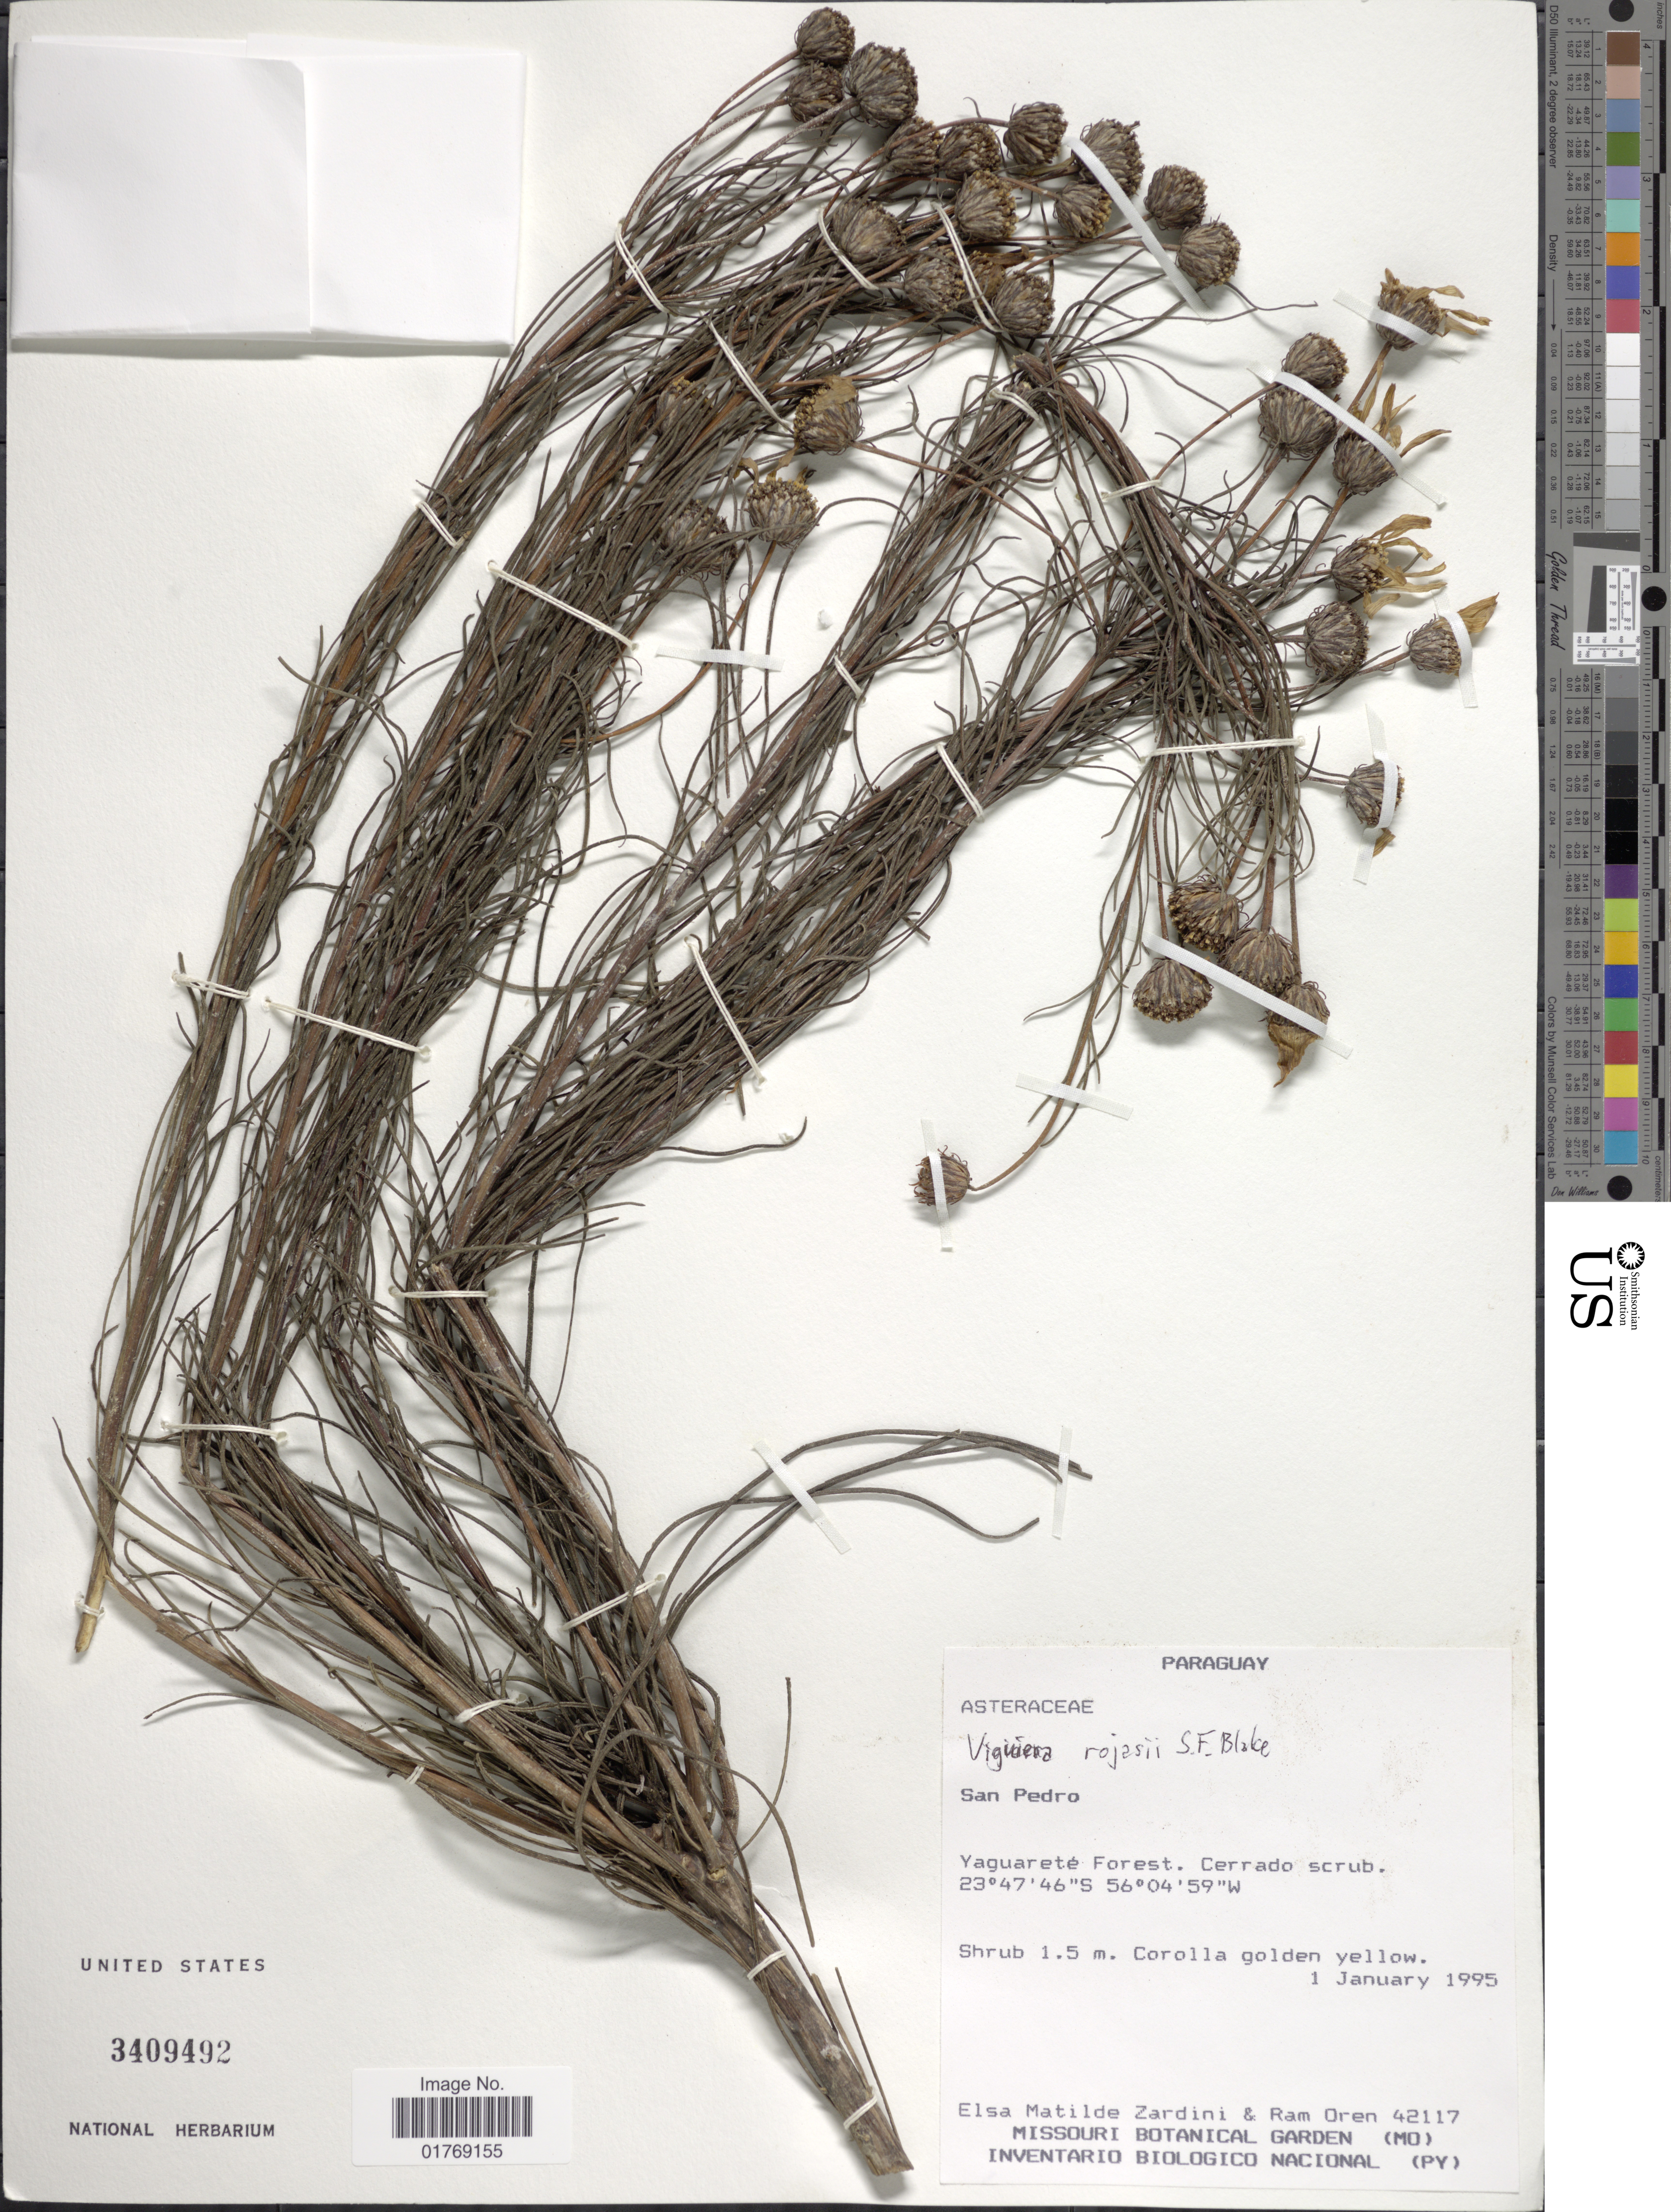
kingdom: Plantae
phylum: Tracheophyta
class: Magnoliopsida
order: Asterales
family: Asteraceae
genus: Viguiera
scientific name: Viguiera rojasii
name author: Blake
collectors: E. M. Zardini & R. Oren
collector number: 42117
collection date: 1995-01-01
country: Paraguay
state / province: San Pedro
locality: San Pedro. Yaguareté Forest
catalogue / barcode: US 3409492